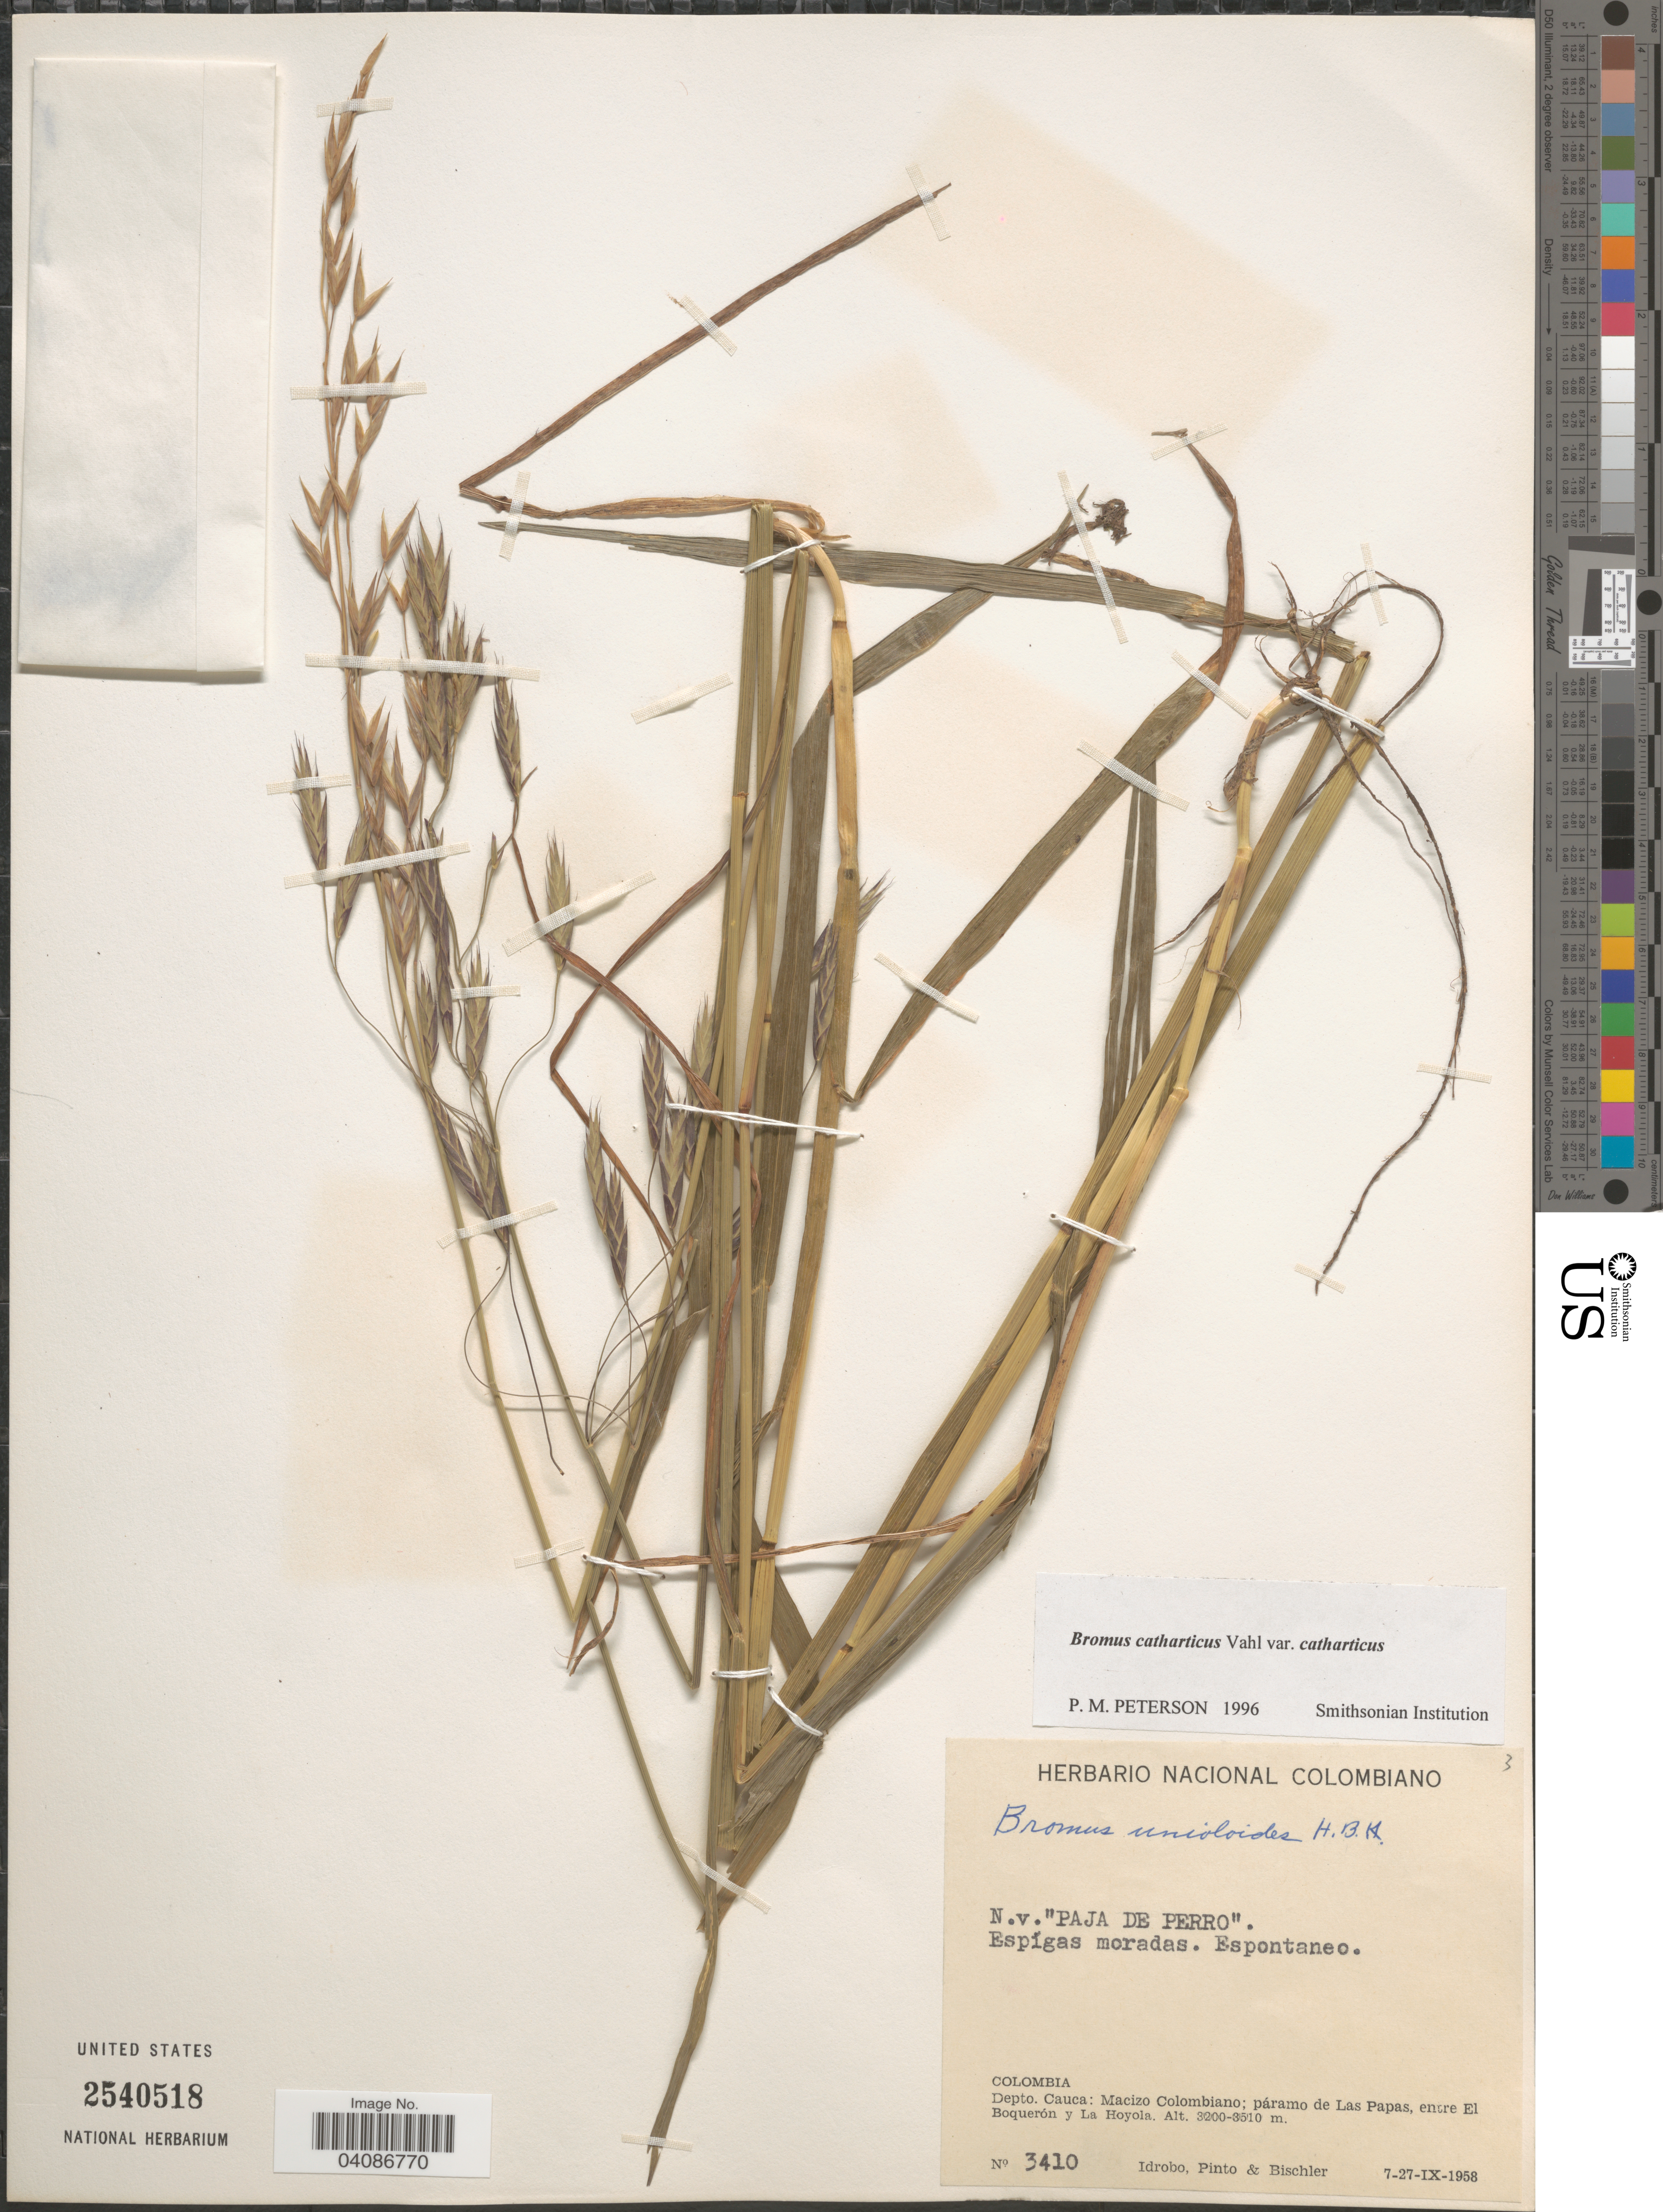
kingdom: Plantae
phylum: Tracheophyta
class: Liliopsida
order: Poales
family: Poaceae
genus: Bromus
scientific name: Bromus catharticus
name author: Vahl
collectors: -- Idrobo, Pinto, -- & -. Bischler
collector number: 3410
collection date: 1958-09-07/1958-09-27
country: Colombia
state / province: Cauca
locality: Depto. Cauca: Macizo Colombiano; páramo de Las Papas, entre El Boquerón y La Hoyola.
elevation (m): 3200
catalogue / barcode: US 2540518